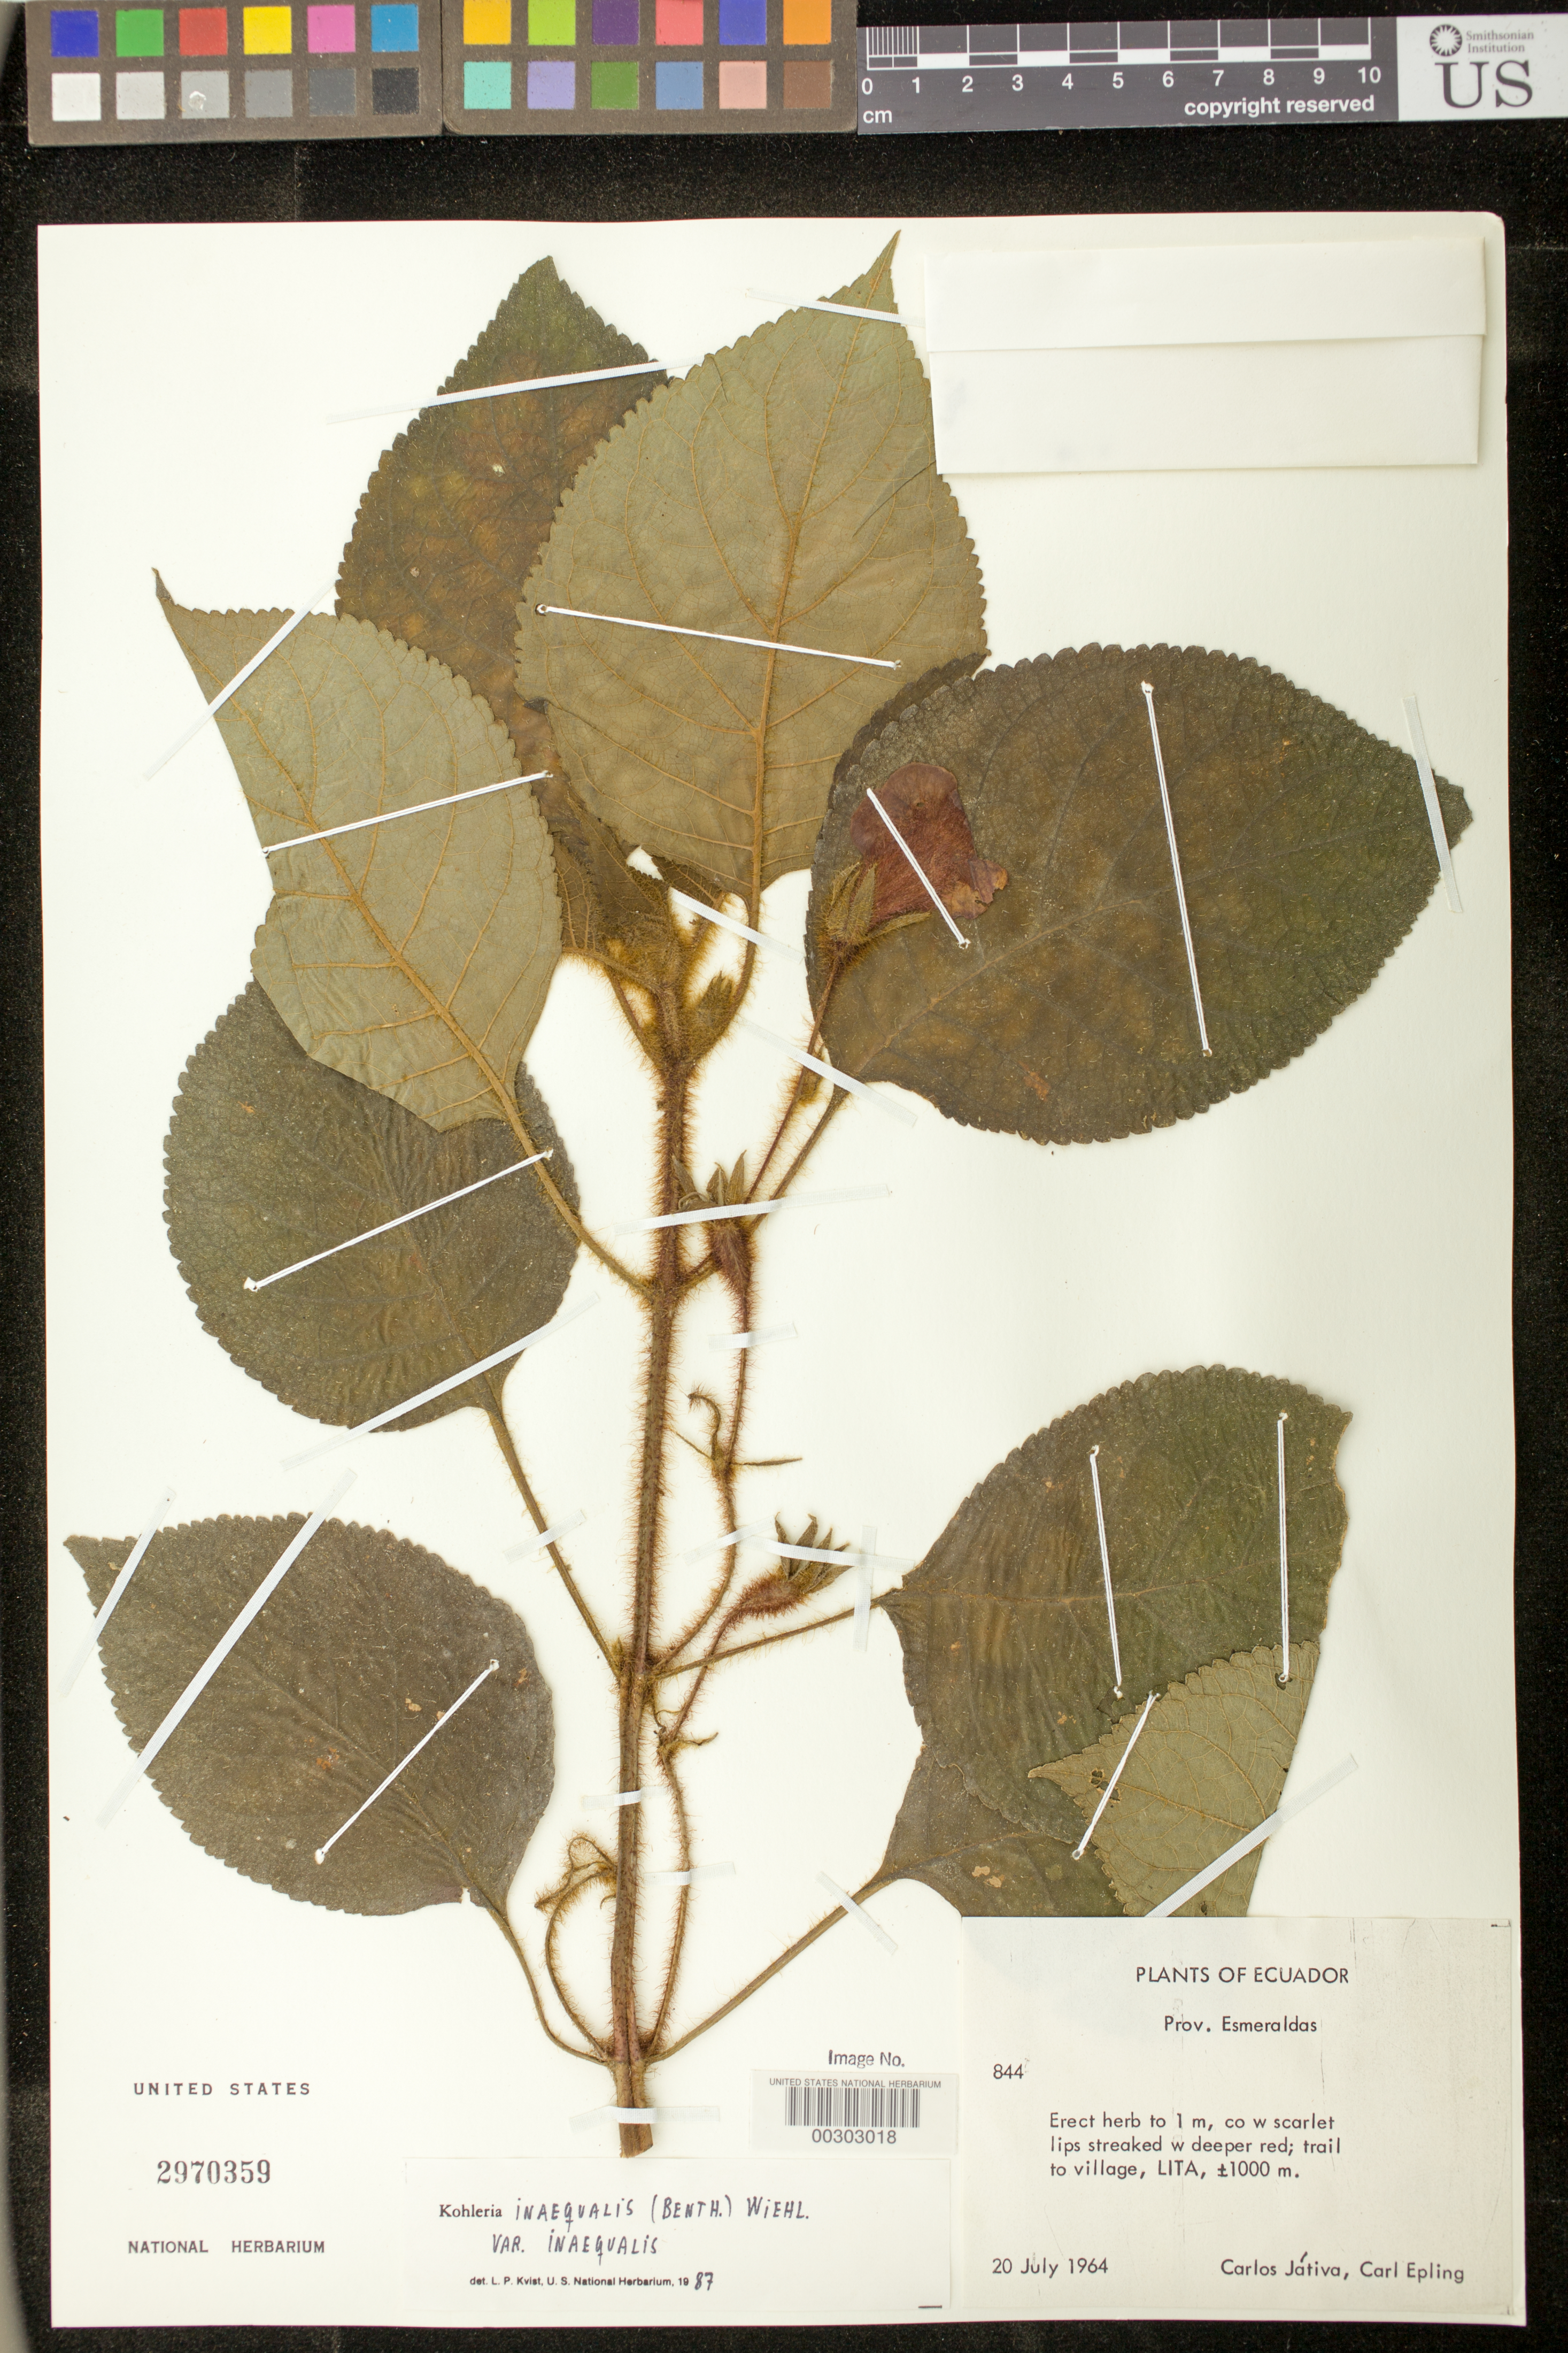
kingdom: Plantae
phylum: Tracheophyta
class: Magnoliopsida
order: Lamiales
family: Gesneriaceae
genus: Kohleria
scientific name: Kohleria inaequalis var. inaequalis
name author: (Benth.) Wiehler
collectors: C. D. Játiva & C. C. Epling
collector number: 844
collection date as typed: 20 Jul 1964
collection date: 1964-07-20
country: Ecuador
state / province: Esmeraldas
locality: Trail to village, Lita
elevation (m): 1000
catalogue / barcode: US 2970359